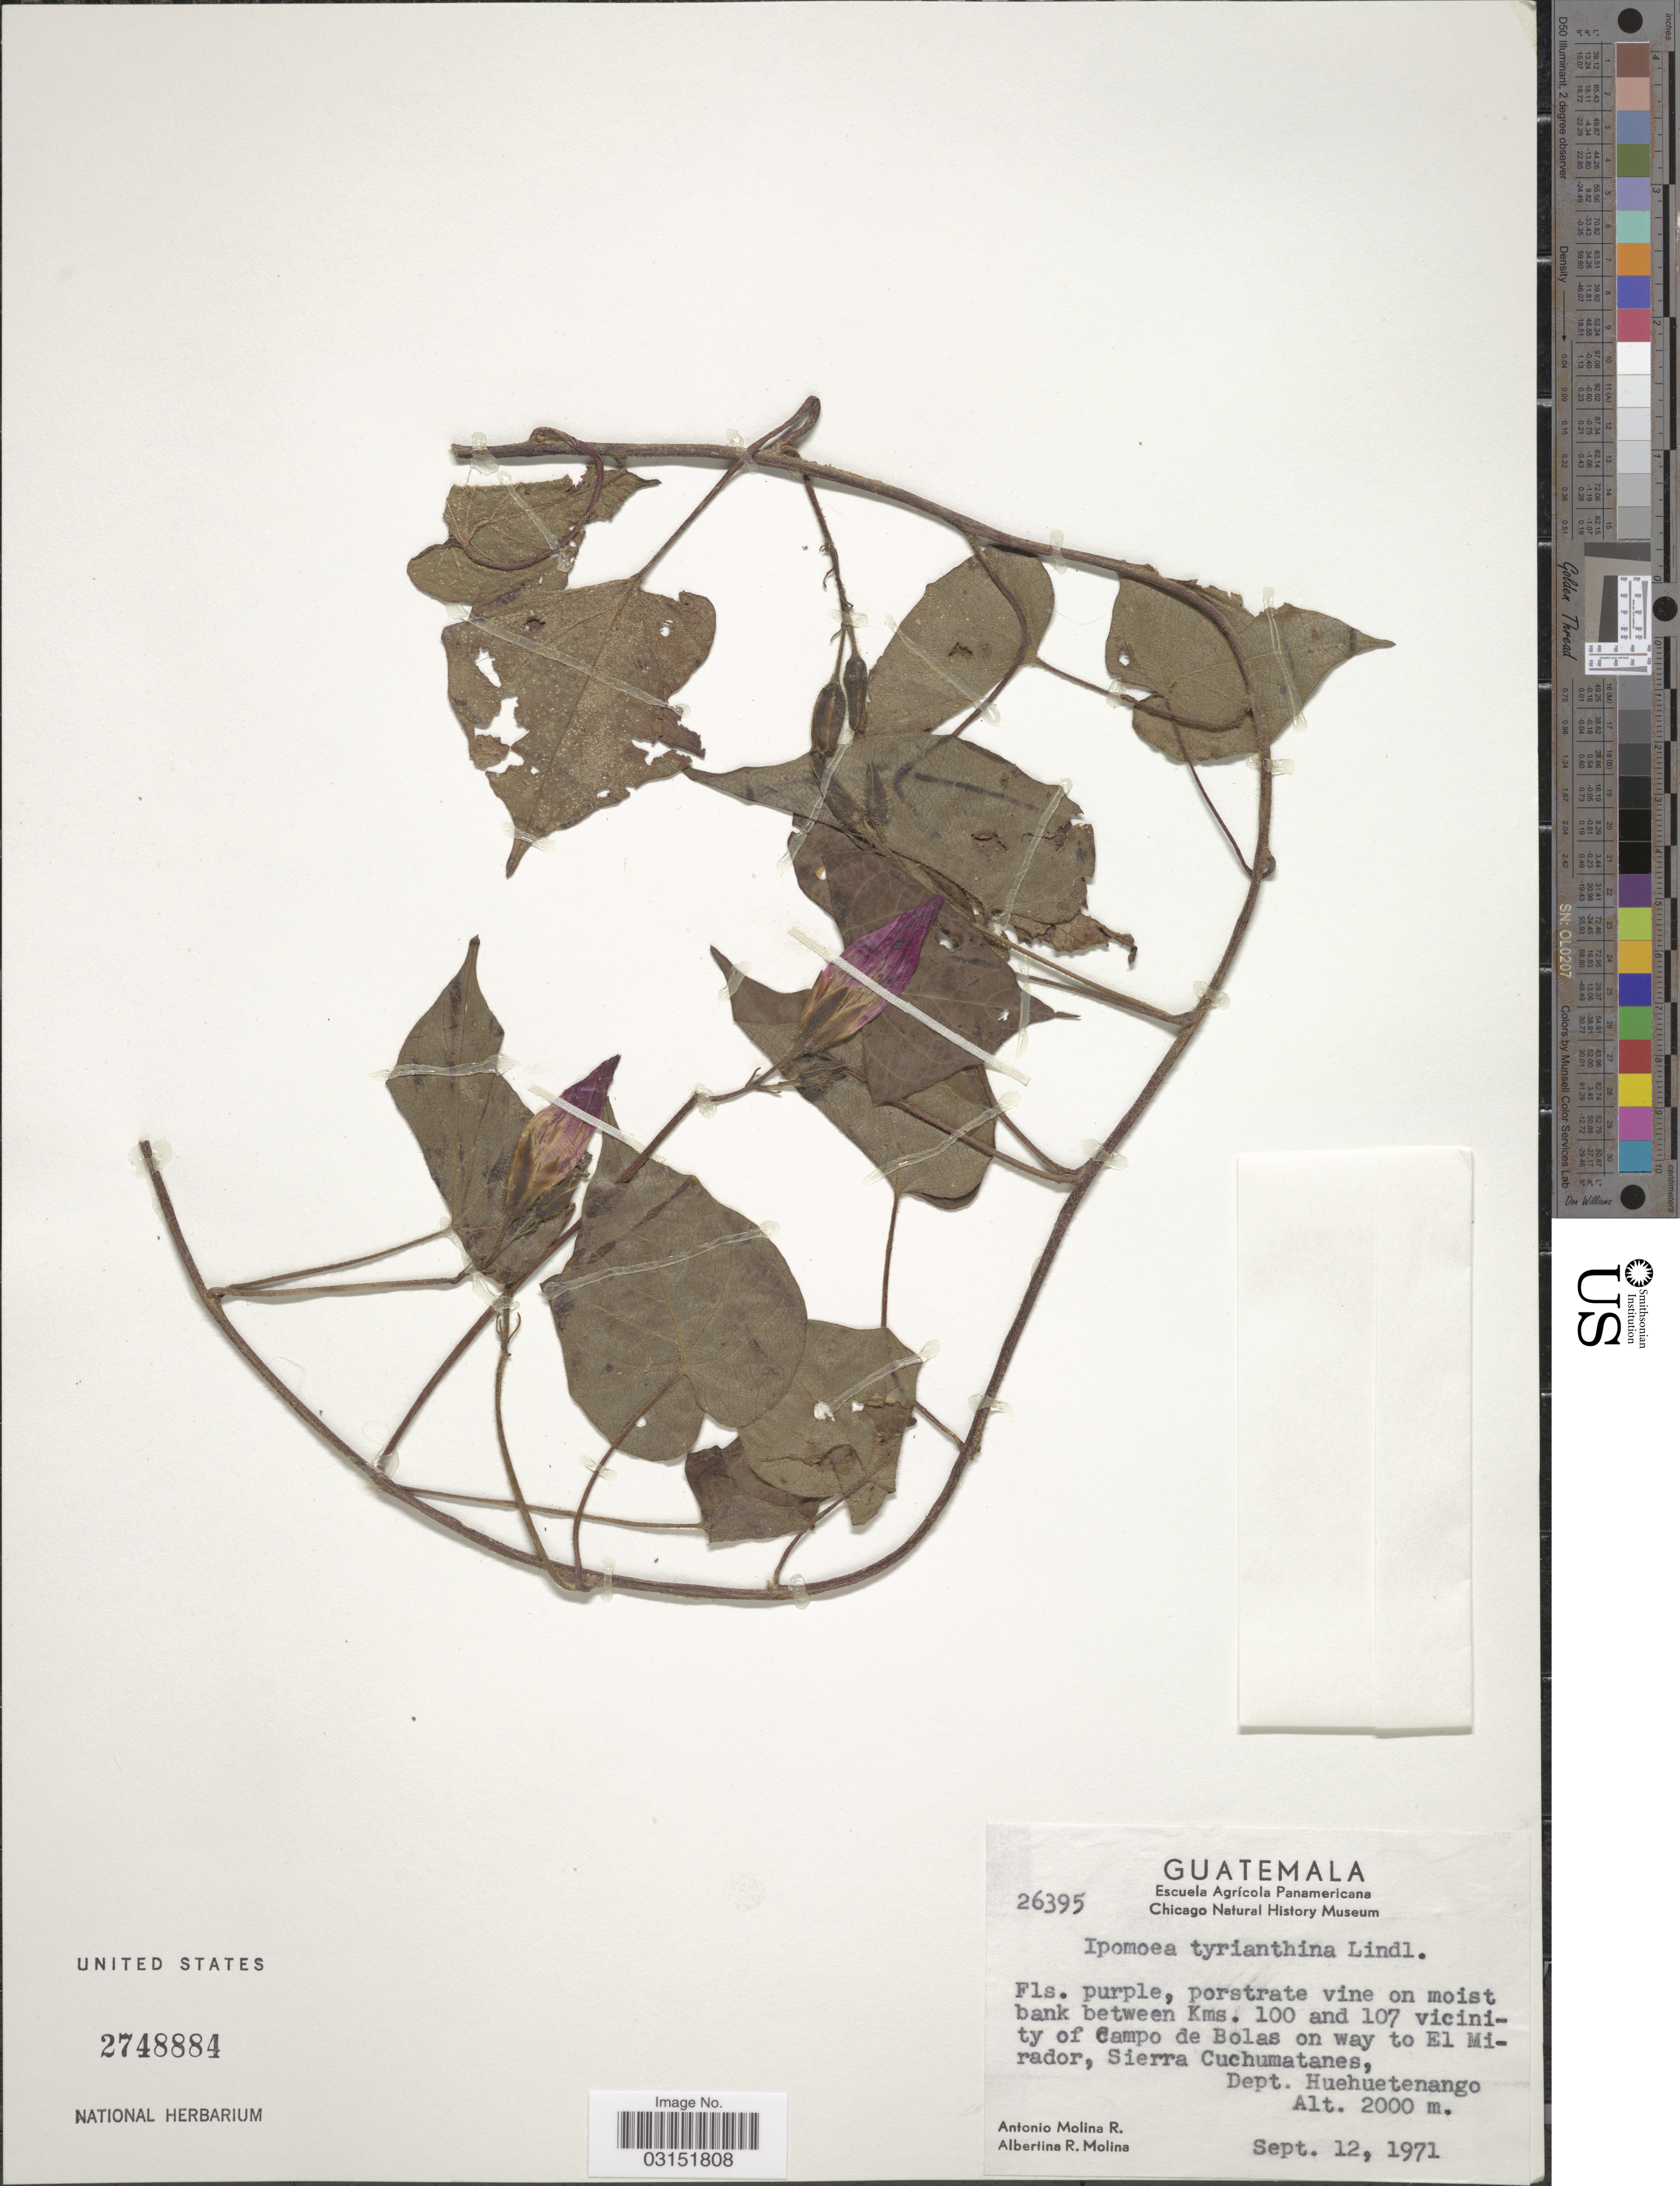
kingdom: Plantae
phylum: Tracheophyta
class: Magnoliopsida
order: Solanales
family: Convolvulaceae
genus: Ipomoea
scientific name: Ipomoea tyrianthina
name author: Lindl.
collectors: A. Molina R. & A. R. Molina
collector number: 26395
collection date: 1971-09-12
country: Guatemala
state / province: Huehuetenango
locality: Porstrate vine on moist bank between Kms. 100 and 107 vicinity of Campo de Bolsas on way to El Mirador, Sierra Cuchumatanes, Dept. Huehuetenango.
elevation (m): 2000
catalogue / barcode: US 2748884